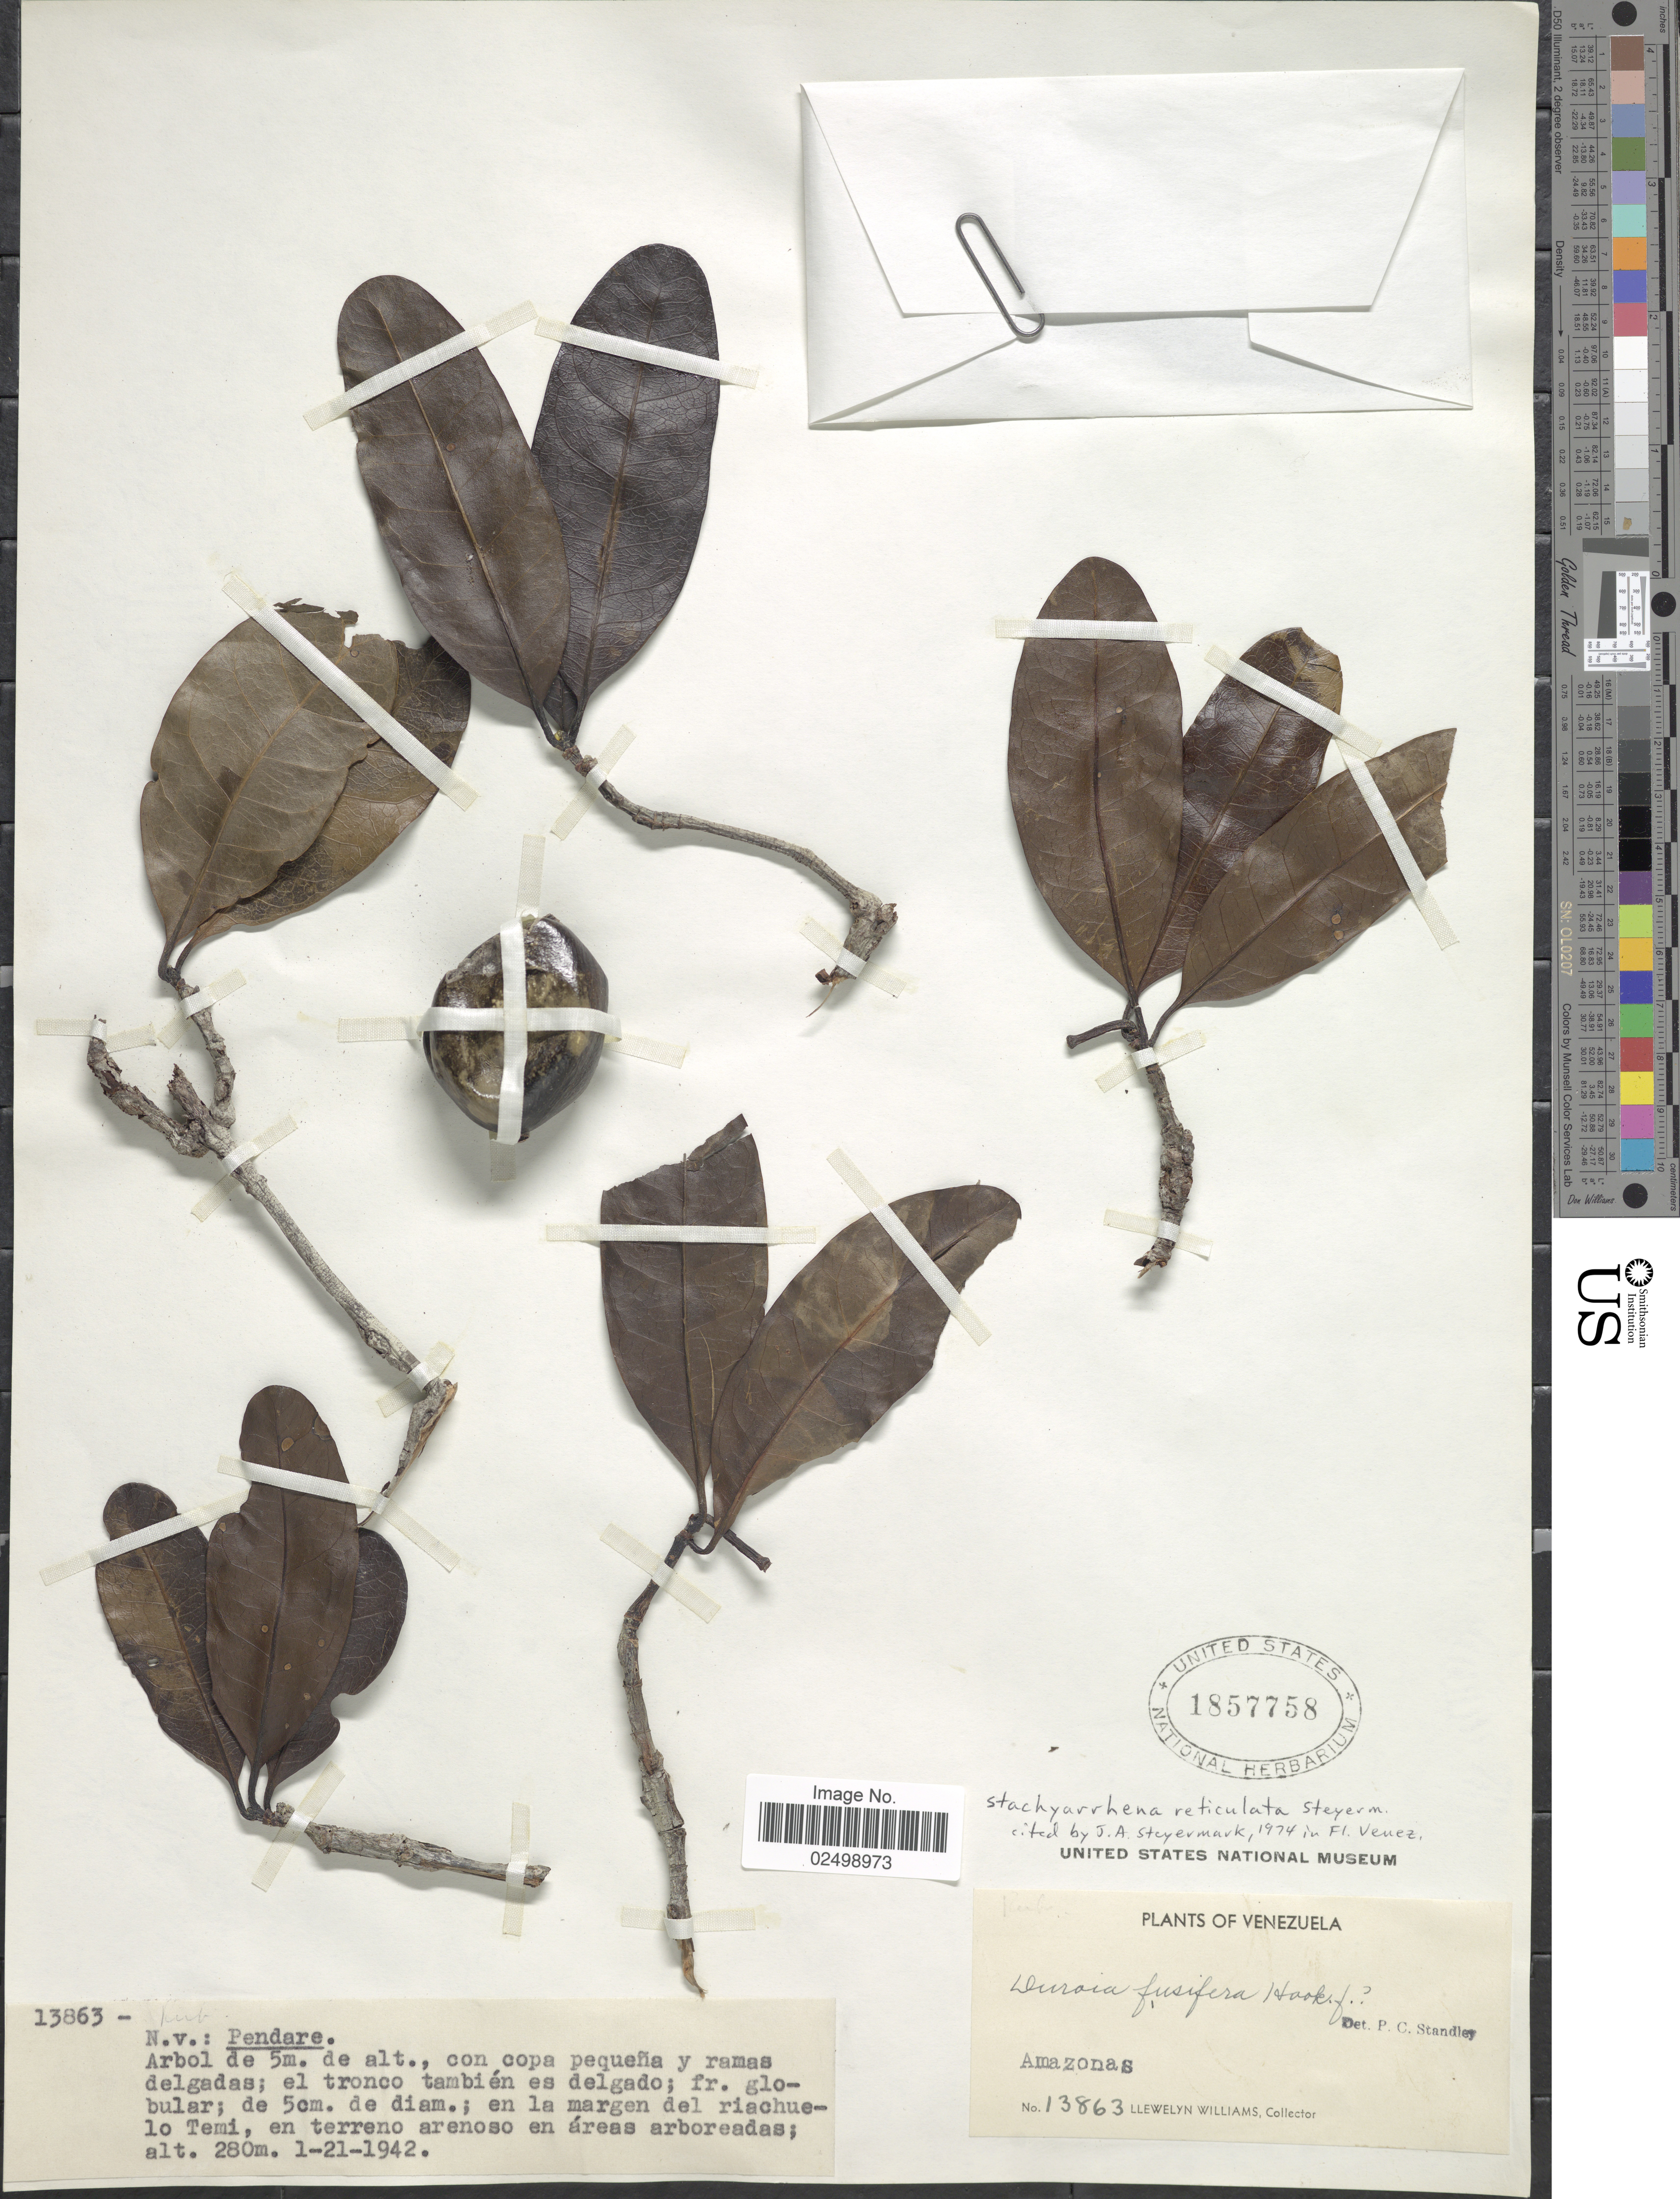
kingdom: Plantae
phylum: Tracheophyta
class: Magnoliopsida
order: Gentianales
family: Rubiaceae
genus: Stachyarrhena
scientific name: Stachyarrhena reticulata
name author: Steyerm.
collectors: Ll. Williams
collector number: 13863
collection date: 1942-01-21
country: Venezuela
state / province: Amazonas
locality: En la margen del riachuelo Temi, en terreno arenoso en áreas arboreadas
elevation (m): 280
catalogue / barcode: US 1857758